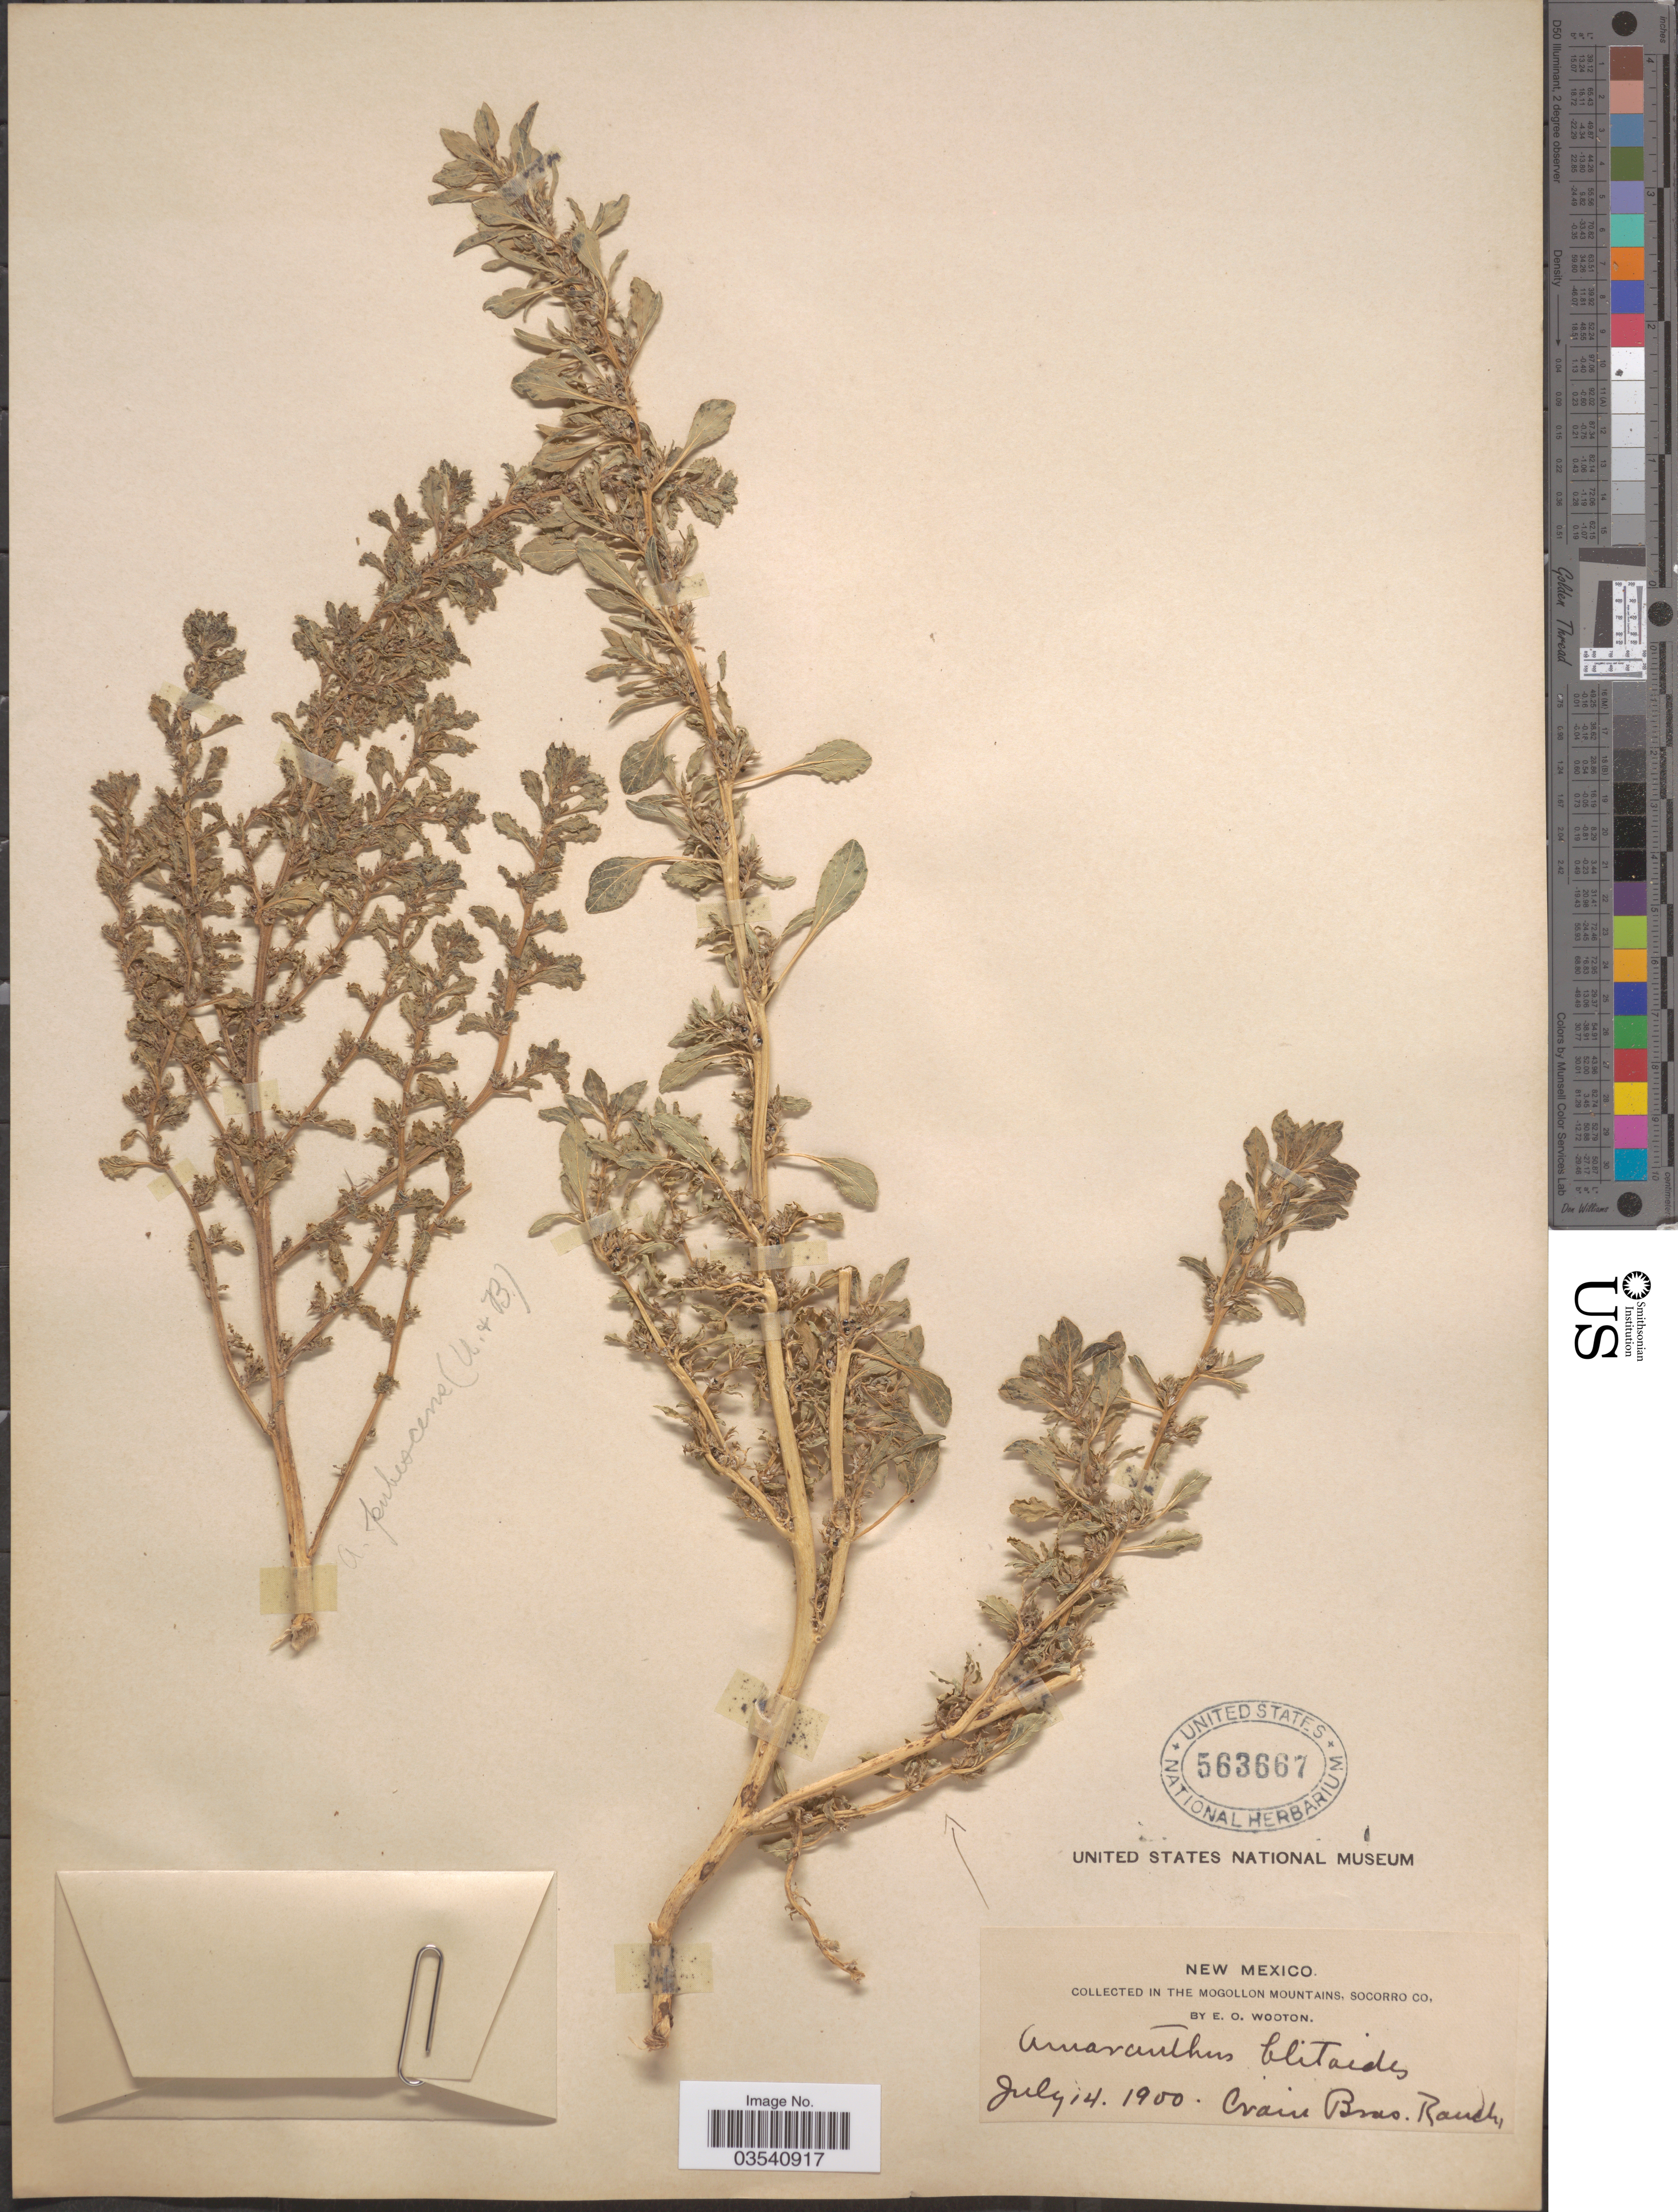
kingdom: Plantae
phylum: Tracheophyta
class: Magnoliopsida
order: Caryophyllales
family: Amaranthaceae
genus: Amaranthus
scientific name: Amaranthus pubescens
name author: (E. B. Uline & W. L. Bray) Rydb.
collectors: E. O. Wooton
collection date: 1900-07-14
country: United States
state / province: New Mexico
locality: In the Mogollon Mountains, Socorro Co. Crains Bras. Ranch.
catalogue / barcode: US 563667